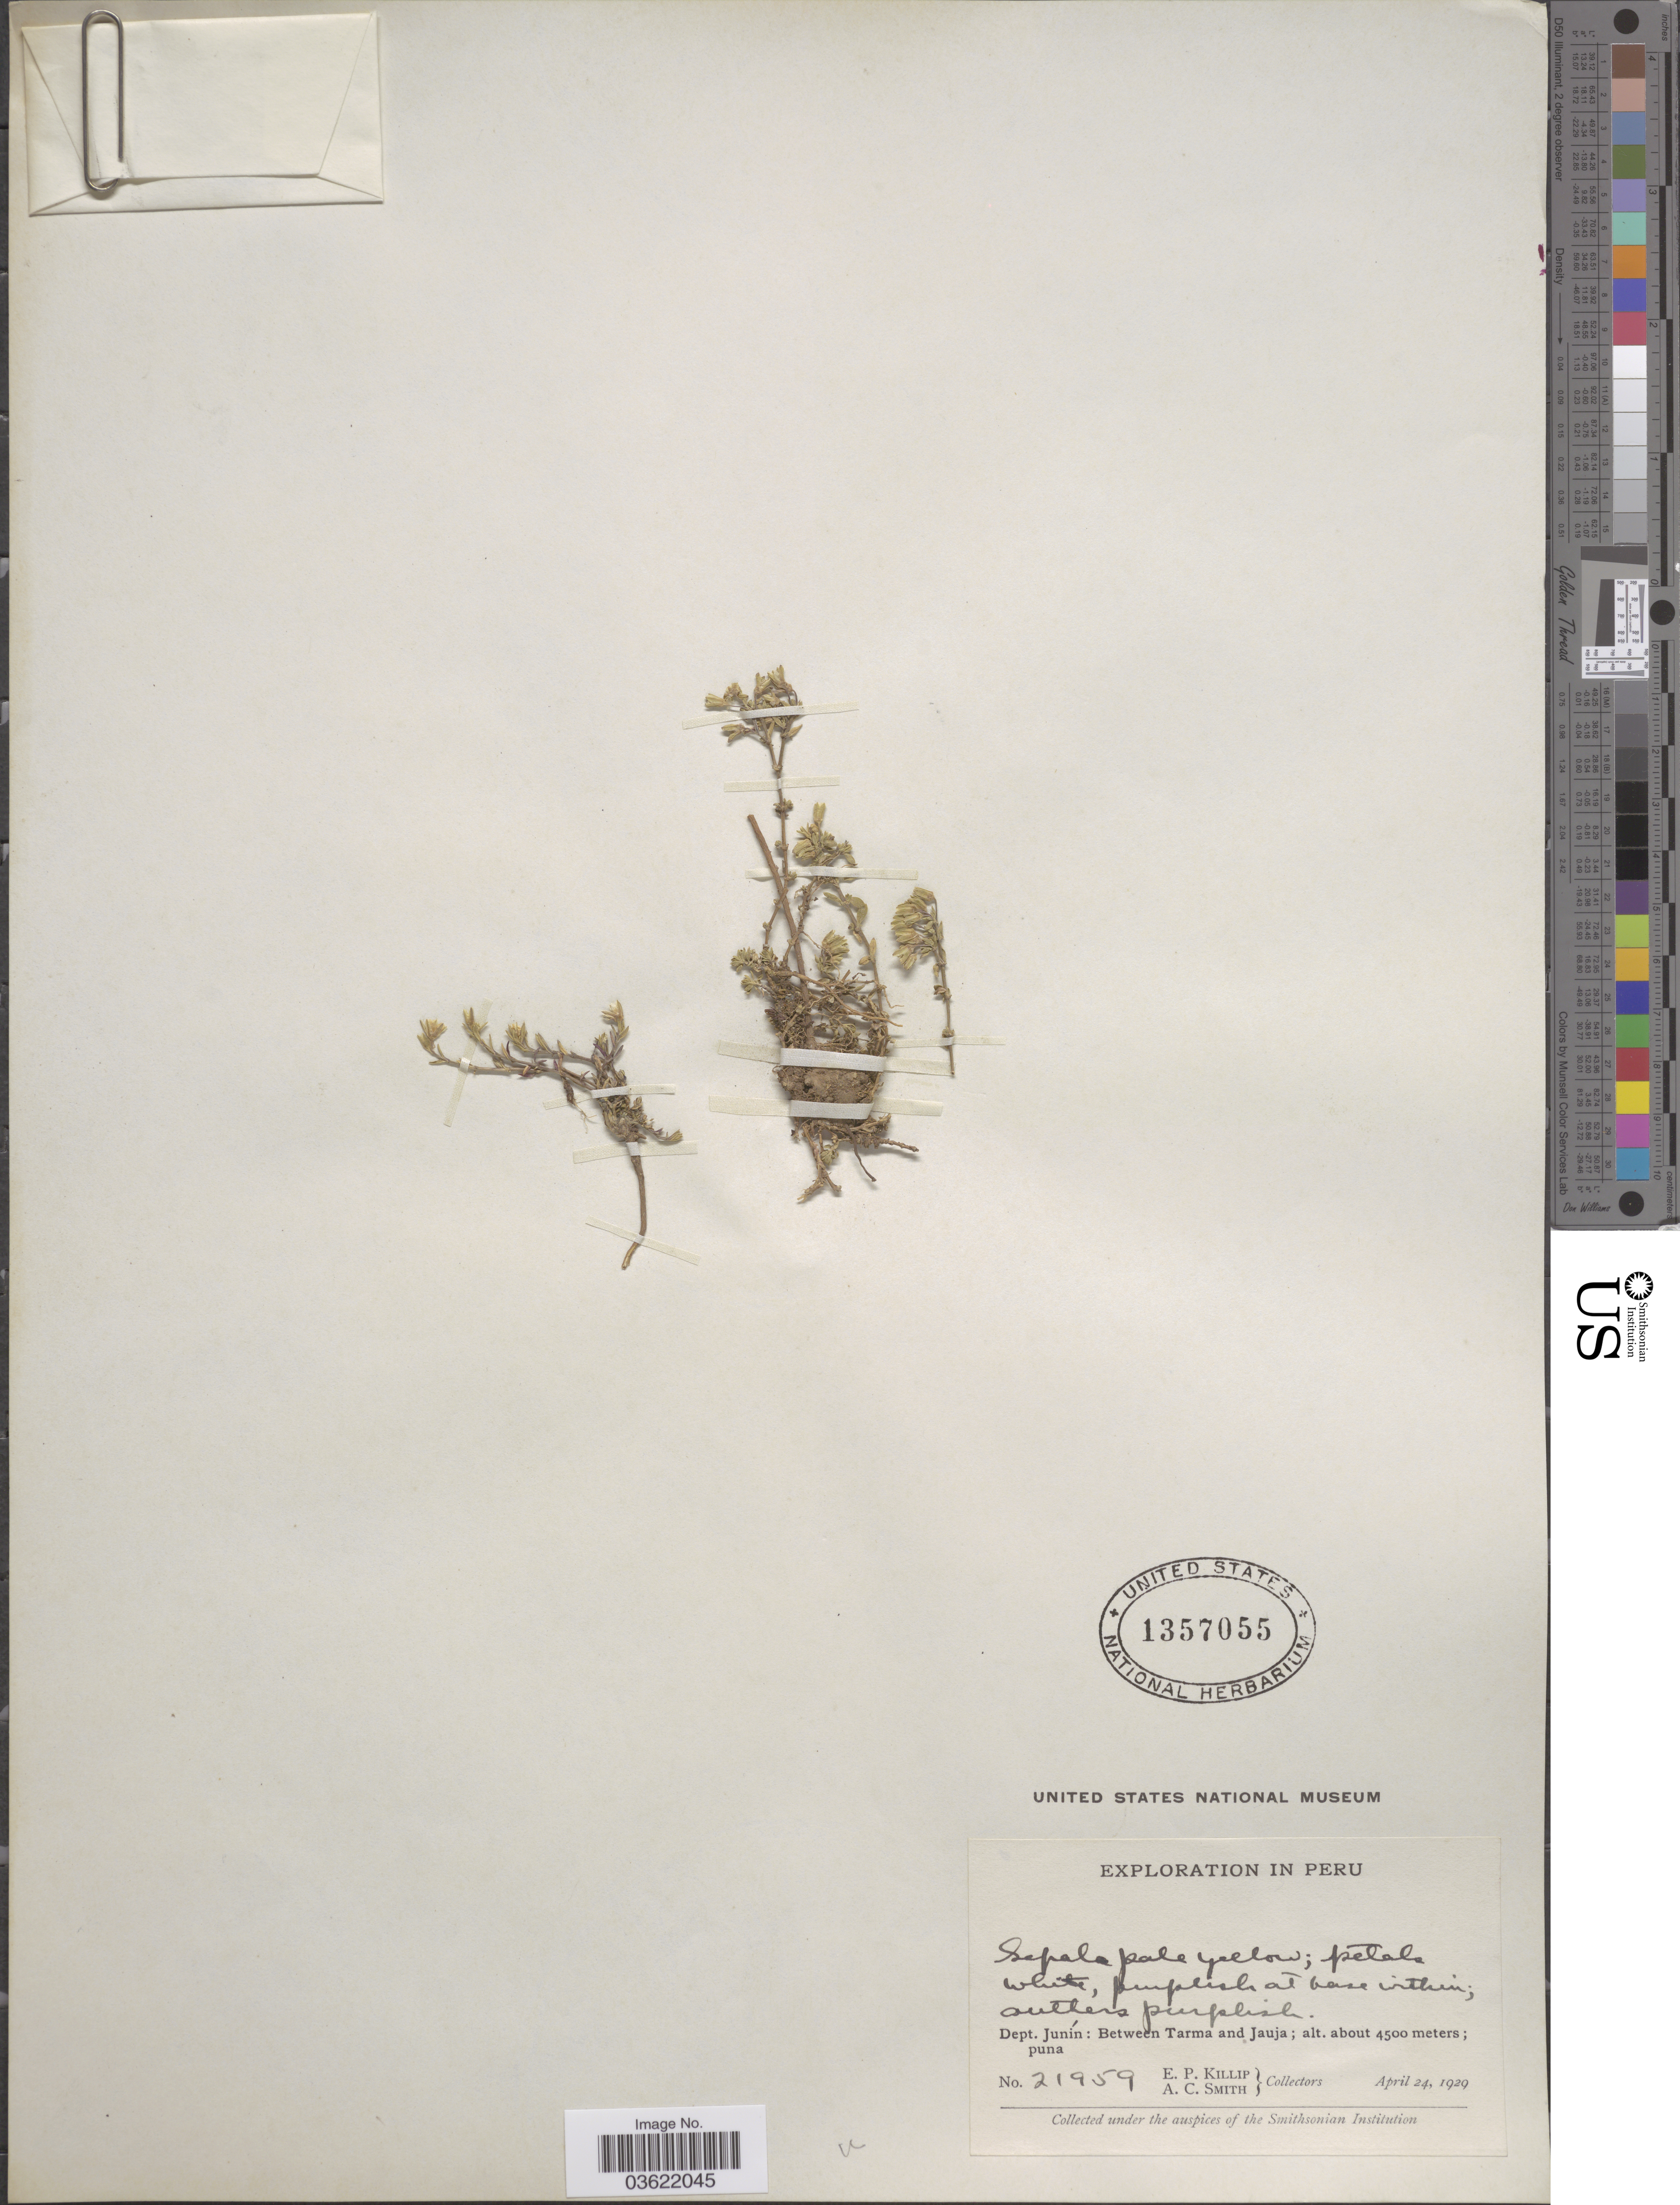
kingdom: Plantae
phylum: Tracheophyta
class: Magnoliopsida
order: Caryophyllales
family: Caryophyllaceae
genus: Arenaria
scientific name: Arenaria sp.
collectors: E. P. Killip & A. C. Smith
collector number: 21959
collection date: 1929-04-24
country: Peru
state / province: Junín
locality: Dept. Junín: Between Tarma and Jauja, puna.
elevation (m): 4500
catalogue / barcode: US 1357055